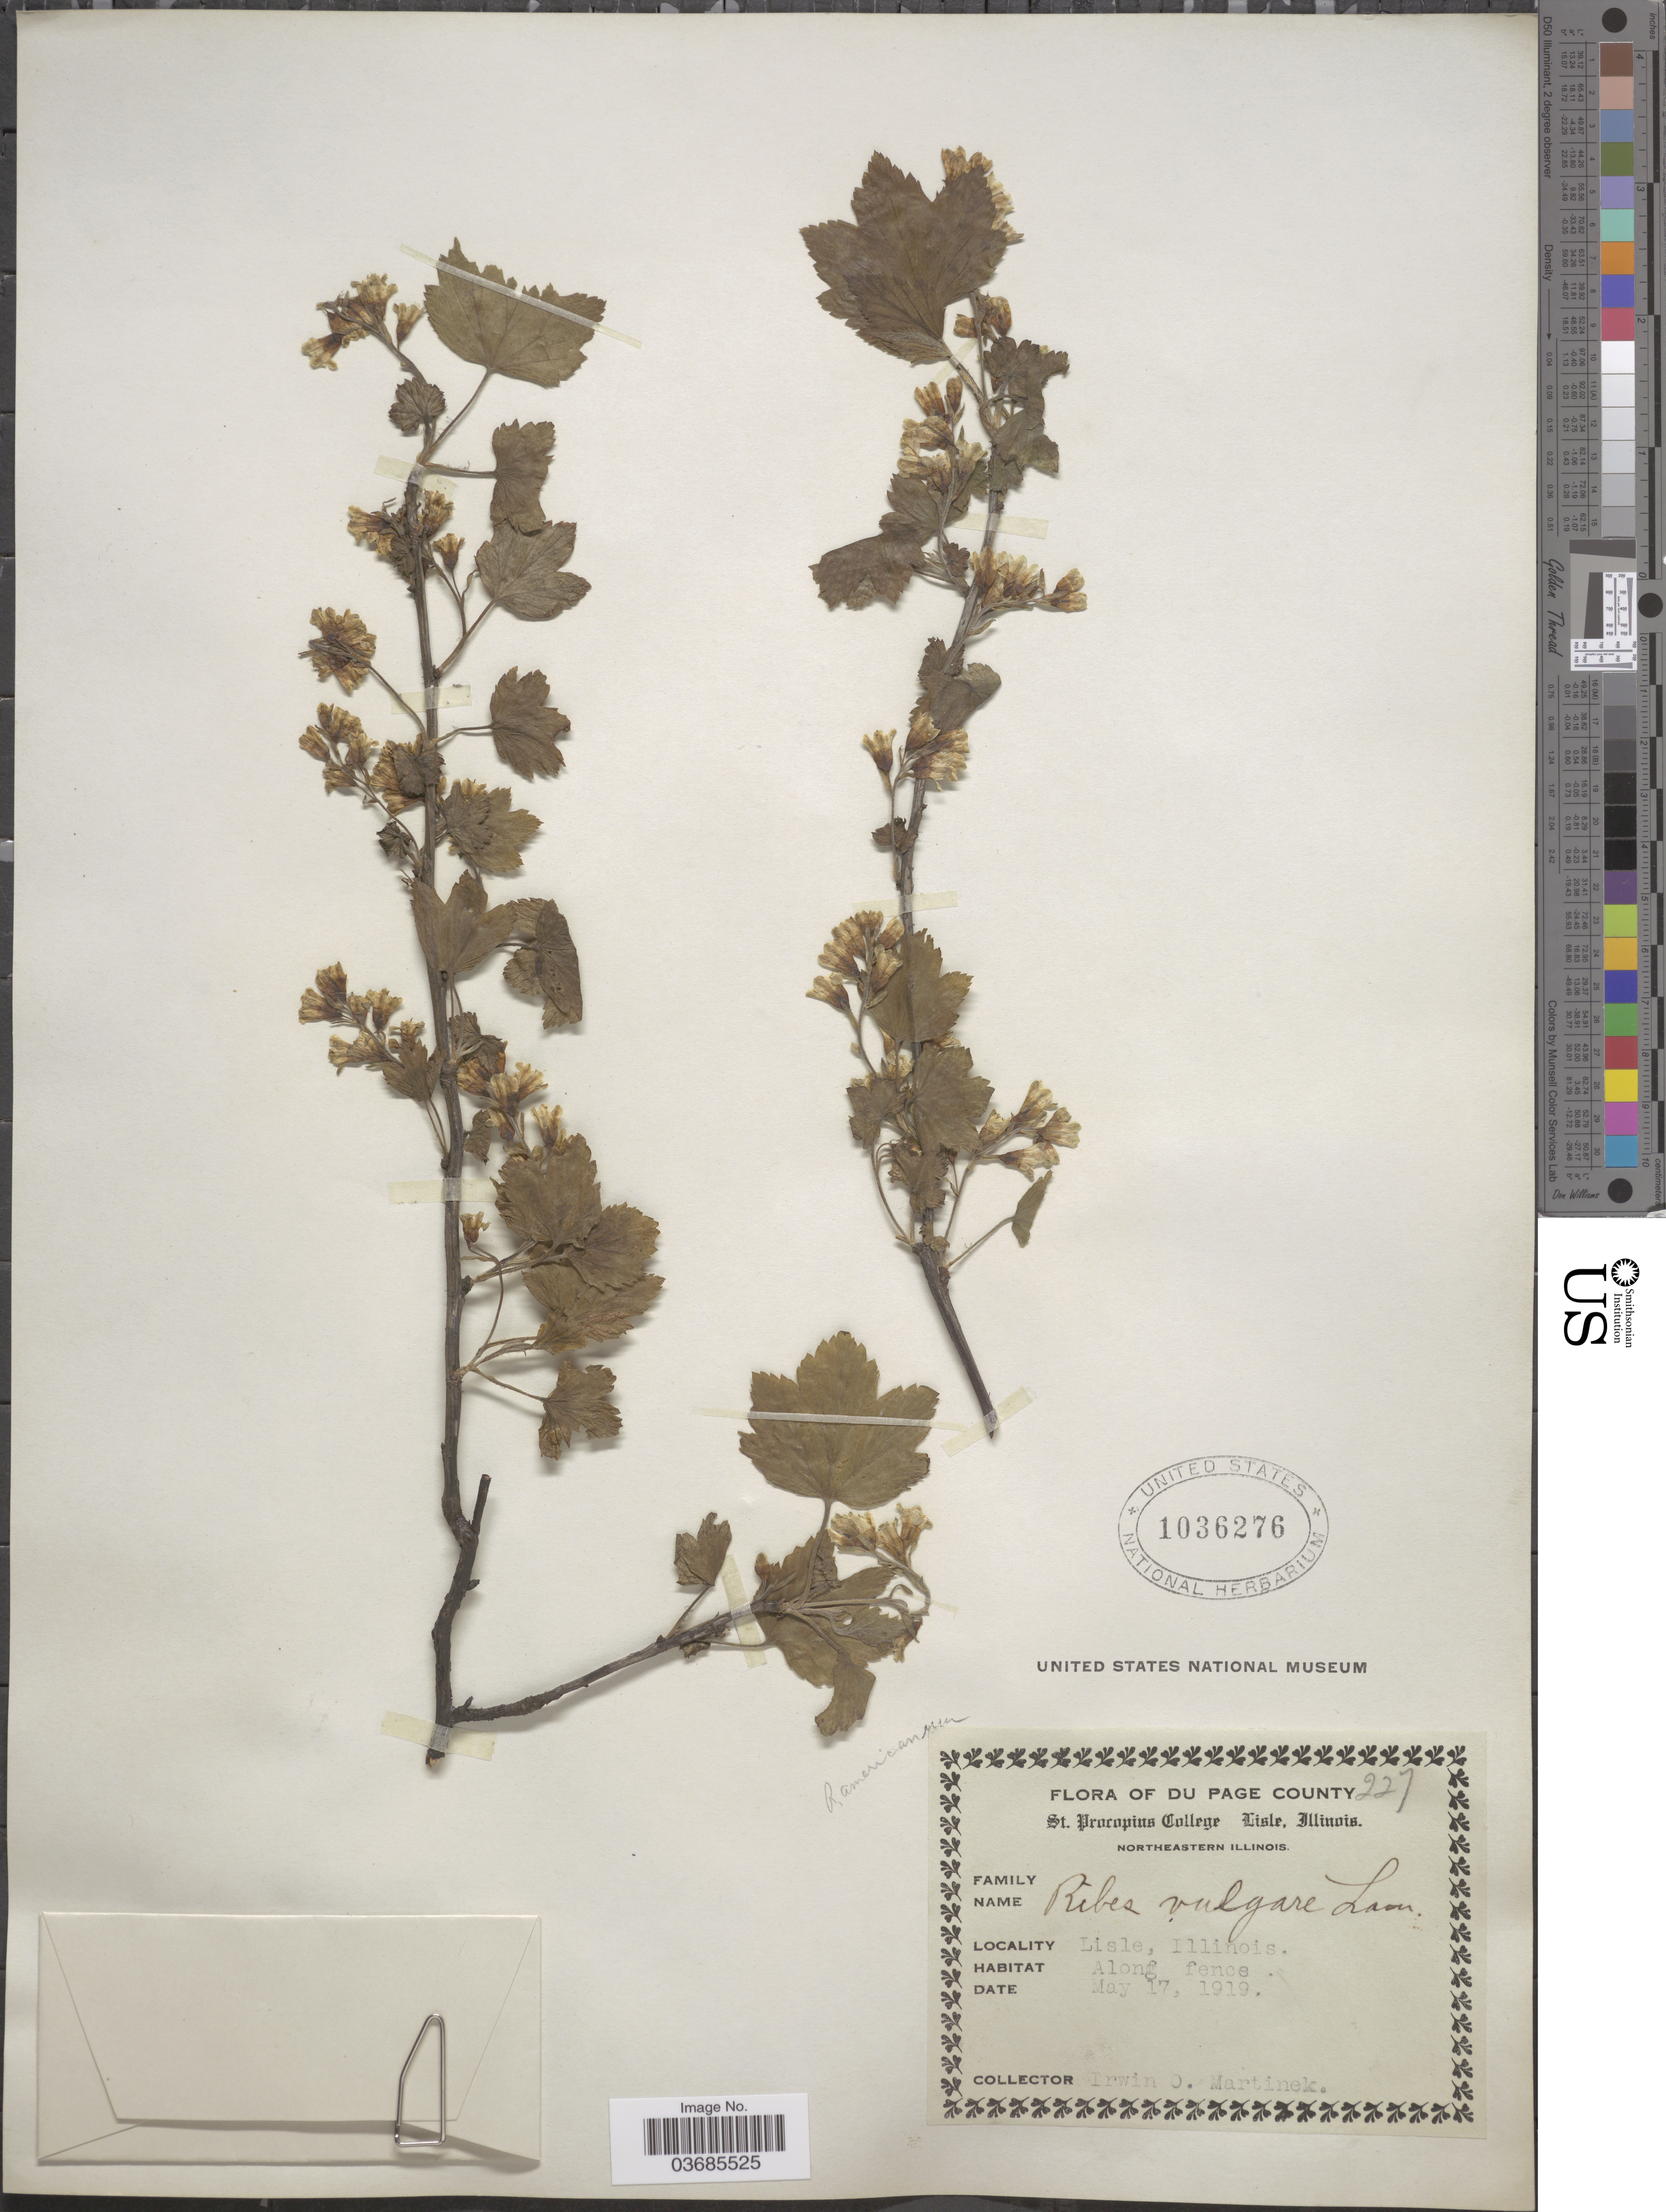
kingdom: Plantae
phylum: Tracheophyta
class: Magnoliopsida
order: Saxifragales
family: Grossulariaceae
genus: Ribes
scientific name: Ribes americanum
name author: Mill.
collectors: I. Martinek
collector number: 227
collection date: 1919-05-17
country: United States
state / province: Illinois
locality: Du Page County. Lisle.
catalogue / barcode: US 1036276